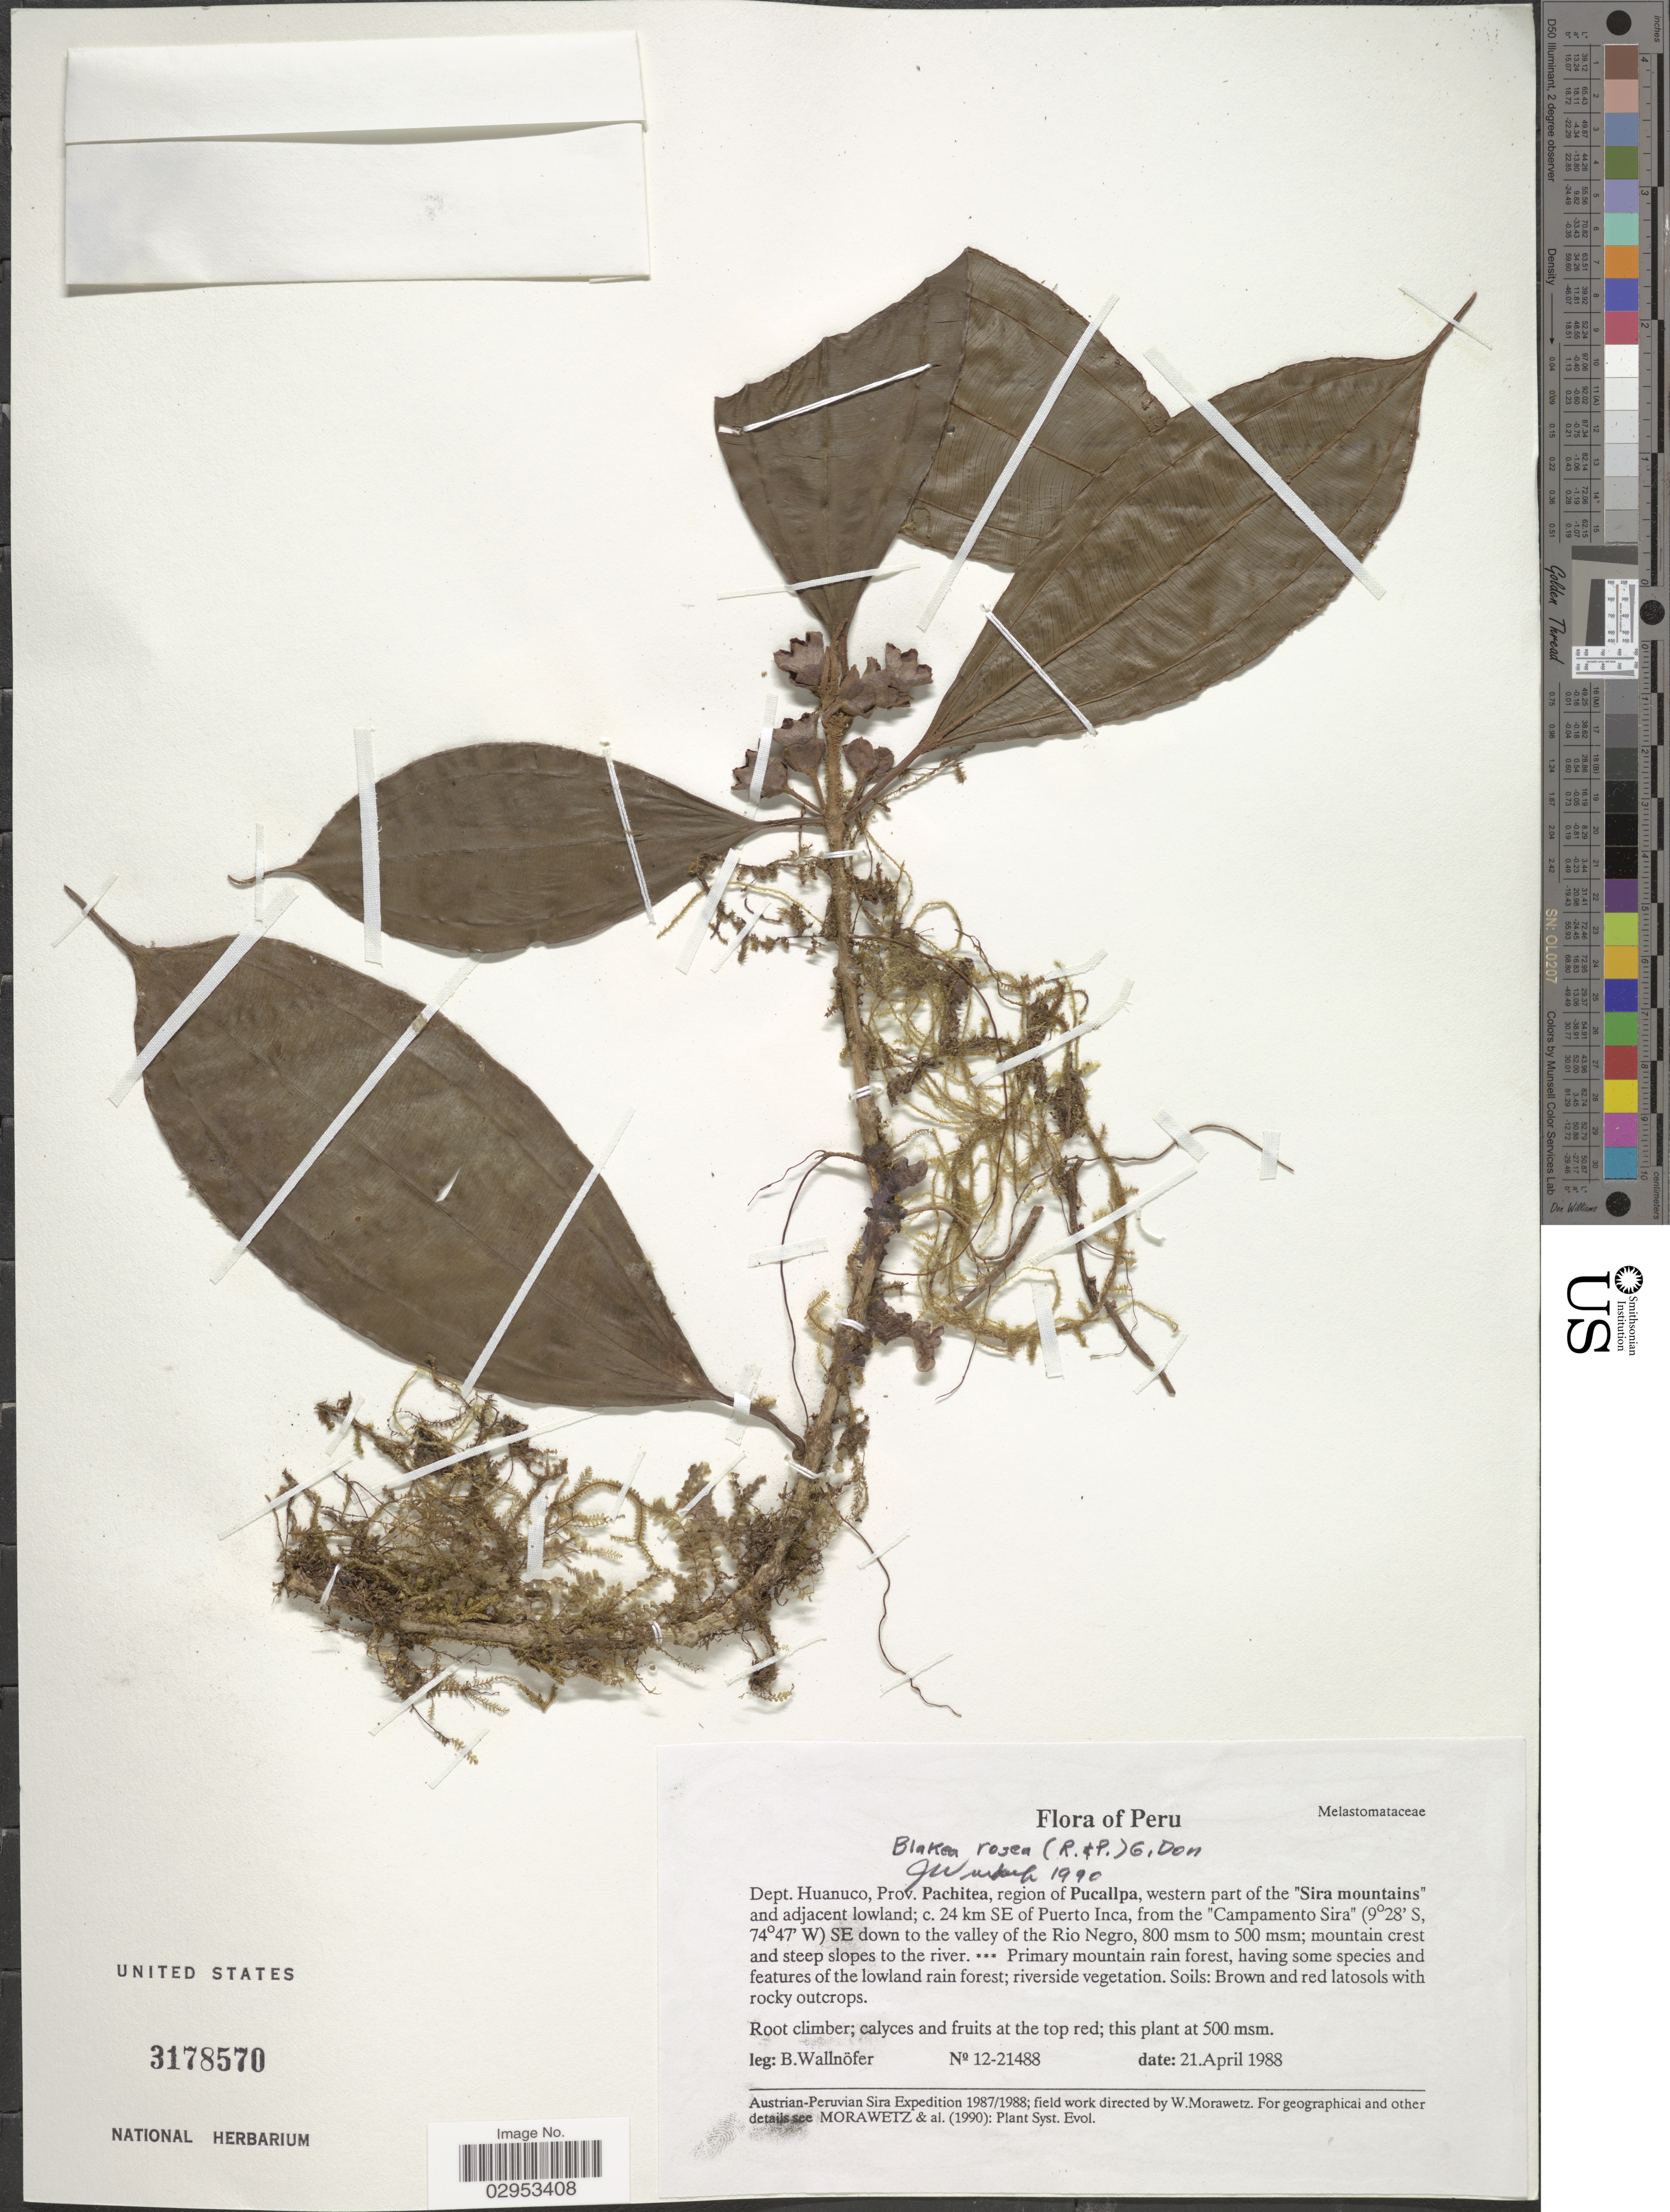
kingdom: Plantae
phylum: Tracheophyta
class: Magnoliopsida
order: Myrtales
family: Melastomataceae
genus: Blakea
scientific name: Blakea rosea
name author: D. Don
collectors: B. Wallnöfer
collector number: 12-21488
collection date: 1988-04-21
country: Peru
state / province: Huánuco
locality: Dept. Huanuco, Prov. Pachitea, region of Pucallpa, western part of the "Sira mountains" and adjacent lowland; c. 34 km SE of Puerto Inca, from the "Campamento Sira" SE down to the valley of the Rio Negro, mountain crest and steep slopes to the river.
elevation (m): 500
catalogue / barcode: US 3178570